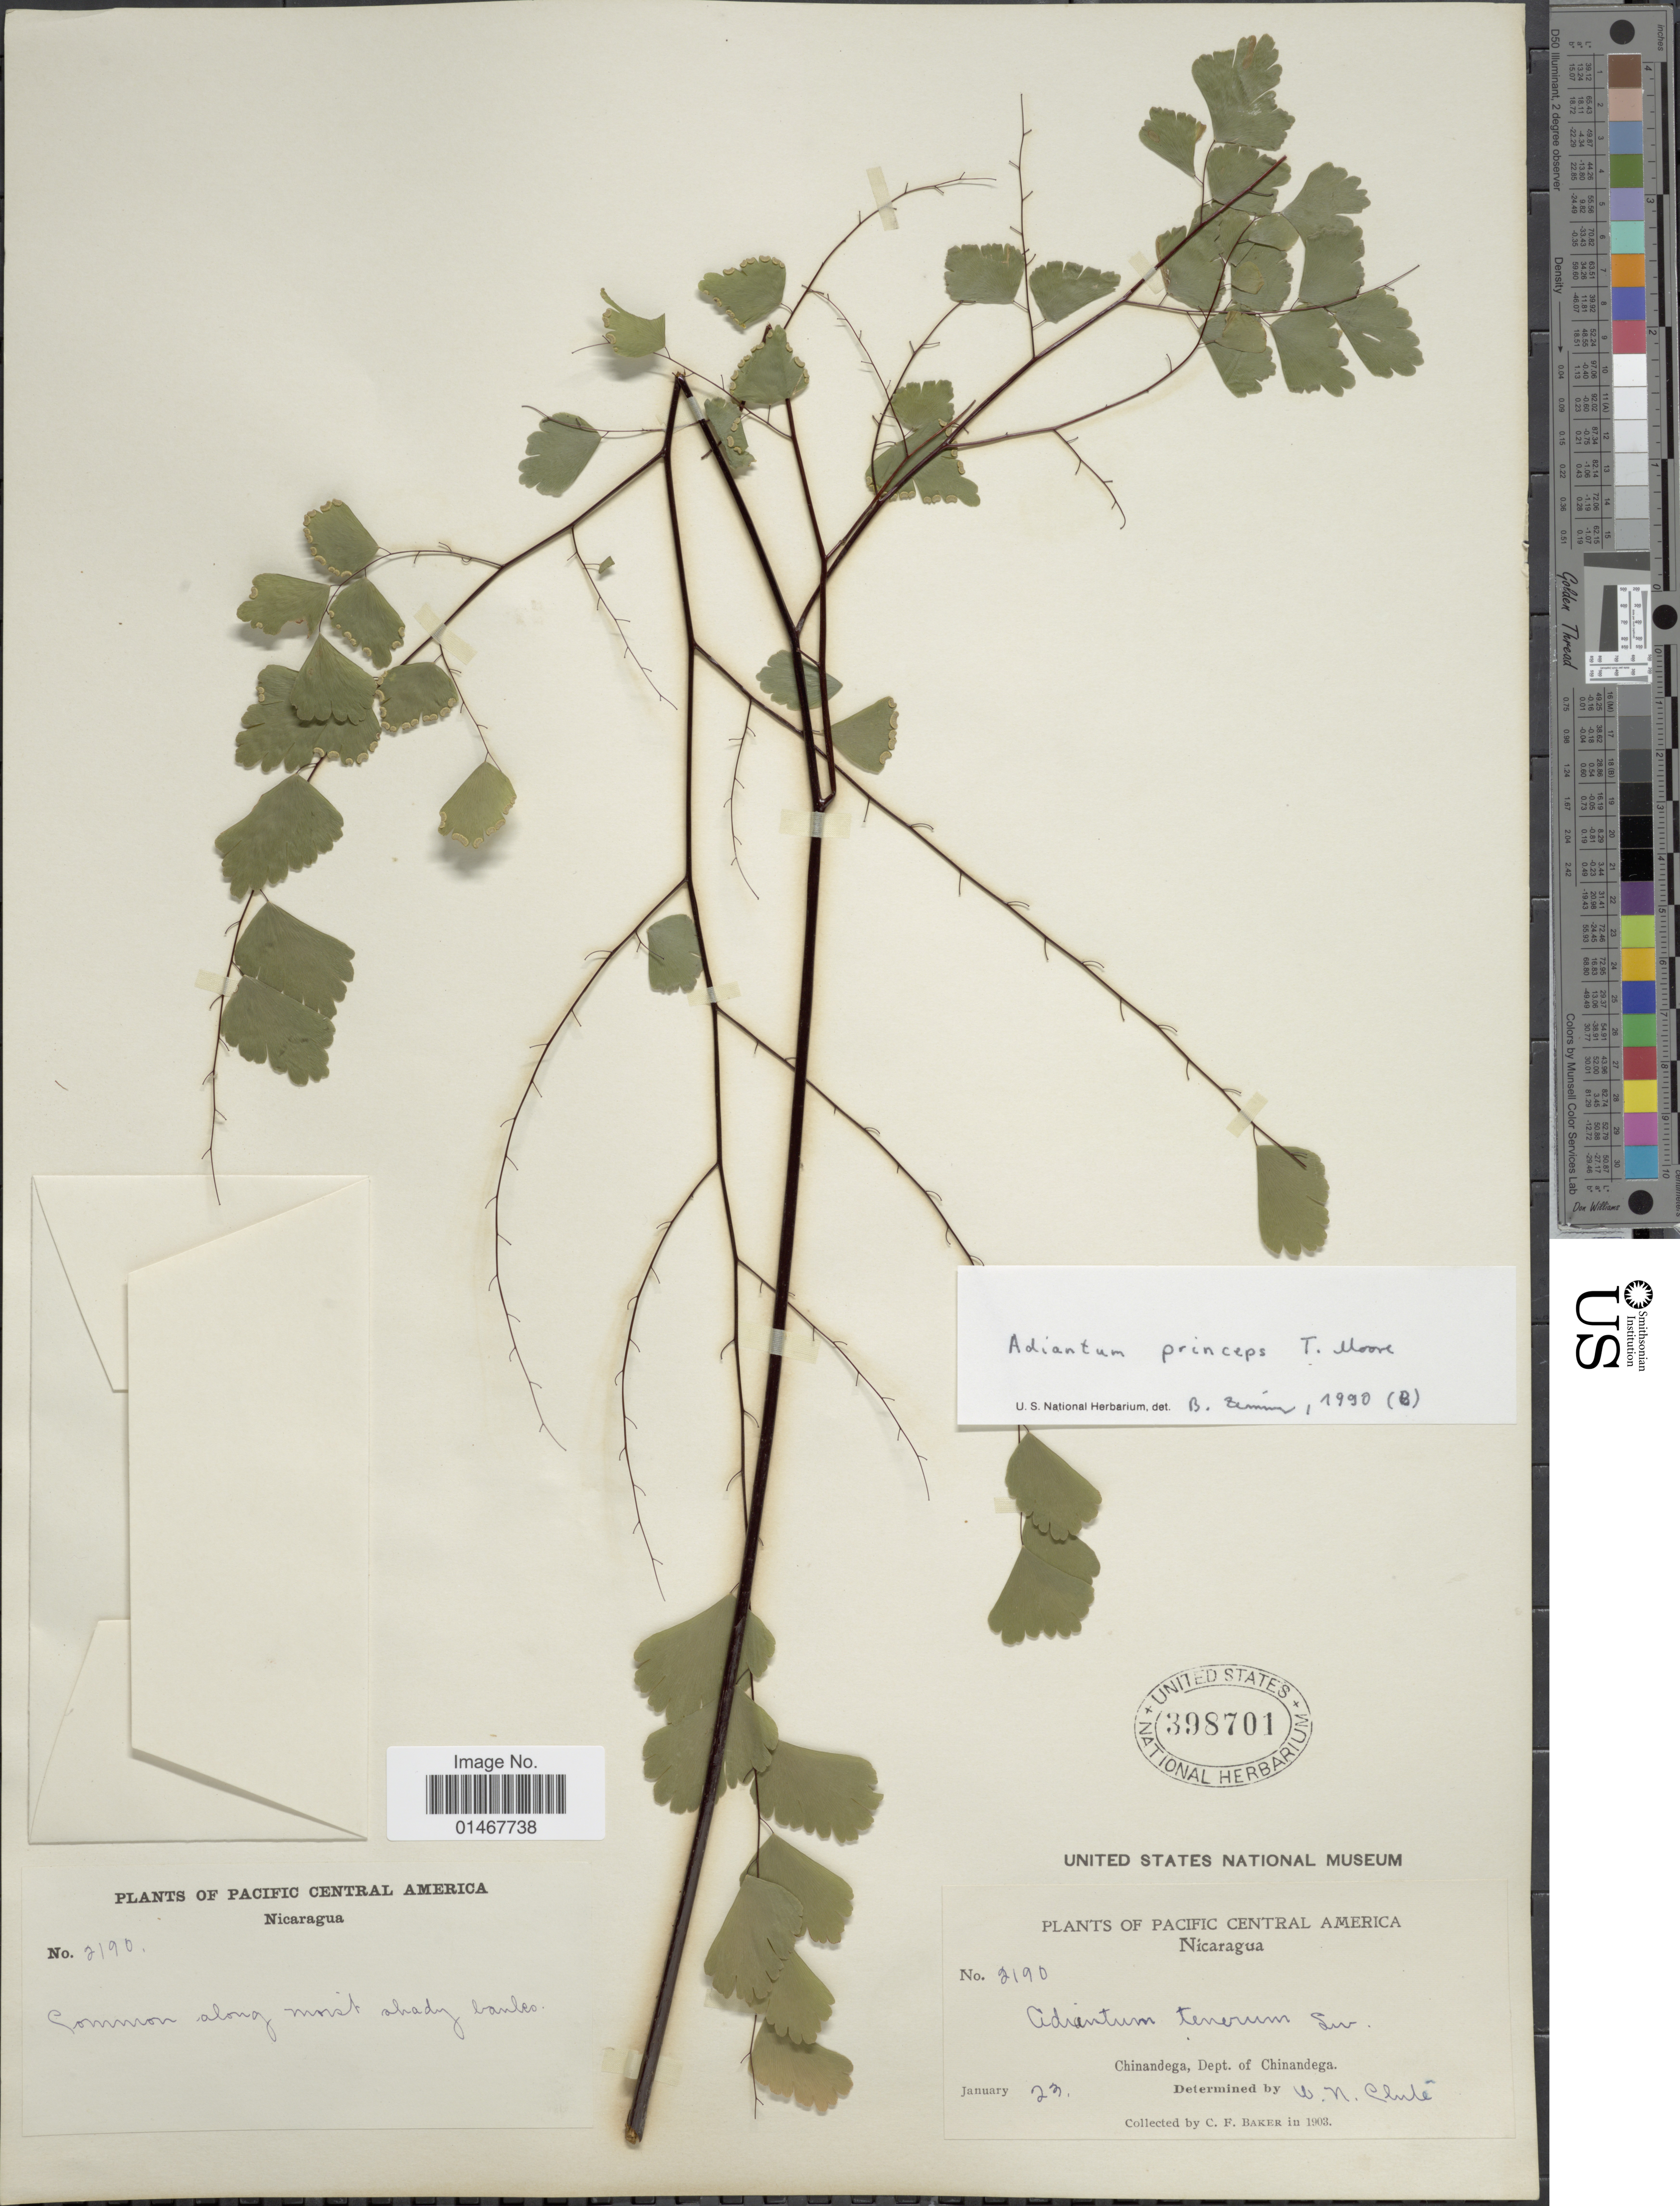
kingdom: Plantae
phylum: Tracheophyta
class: Polypodiopsida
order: Polypodiales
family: Pteridaceae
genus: Adiantum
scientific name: Adiantum princeps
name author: T. Moore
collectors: C. F. Baker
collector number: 2190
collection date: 1903-01-23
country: Nicaragua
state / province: Chinandega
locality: Dept. of Chinandega, pacific Central America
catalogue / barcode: US 398701